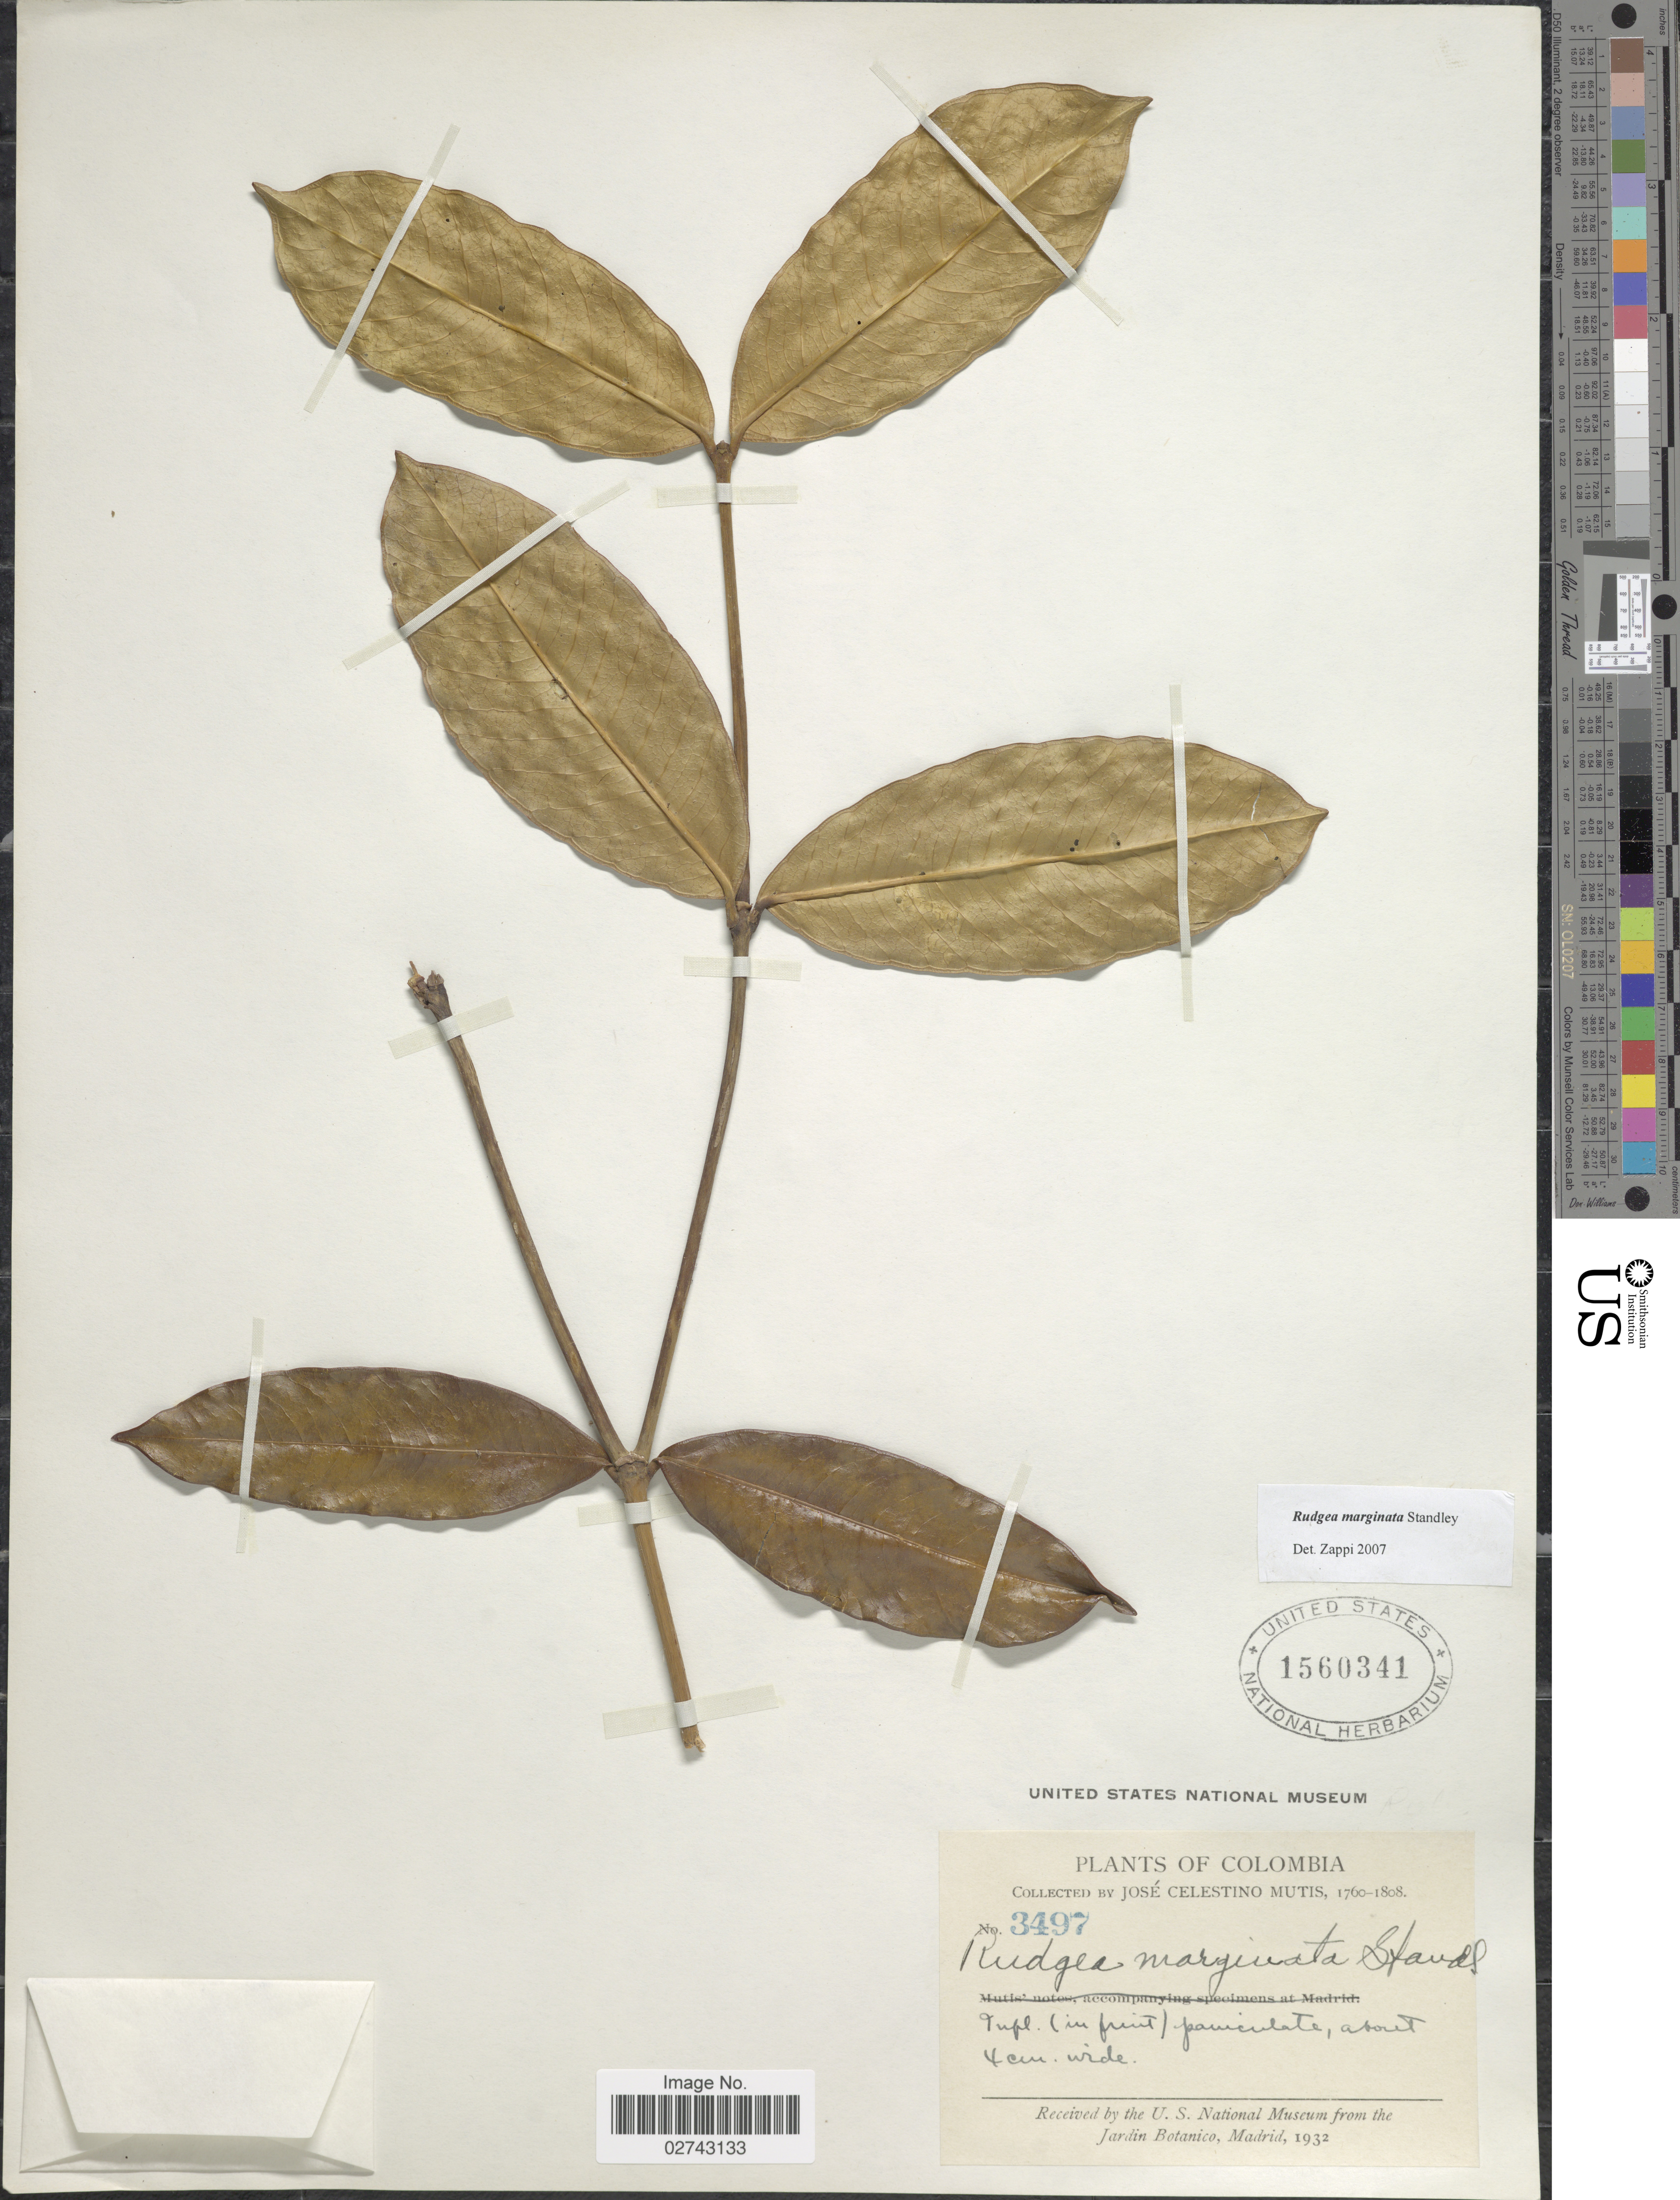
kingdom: Plantae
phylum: Tracheophyta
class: Magnoliopsida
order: Gentianales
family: Rubiaceae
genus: Rudgea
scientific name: Rudgea marginata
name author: Standl.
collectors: J. C. B. Mutis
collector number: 3497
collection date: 1760/1808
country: Colombia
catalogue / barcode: US 1560341